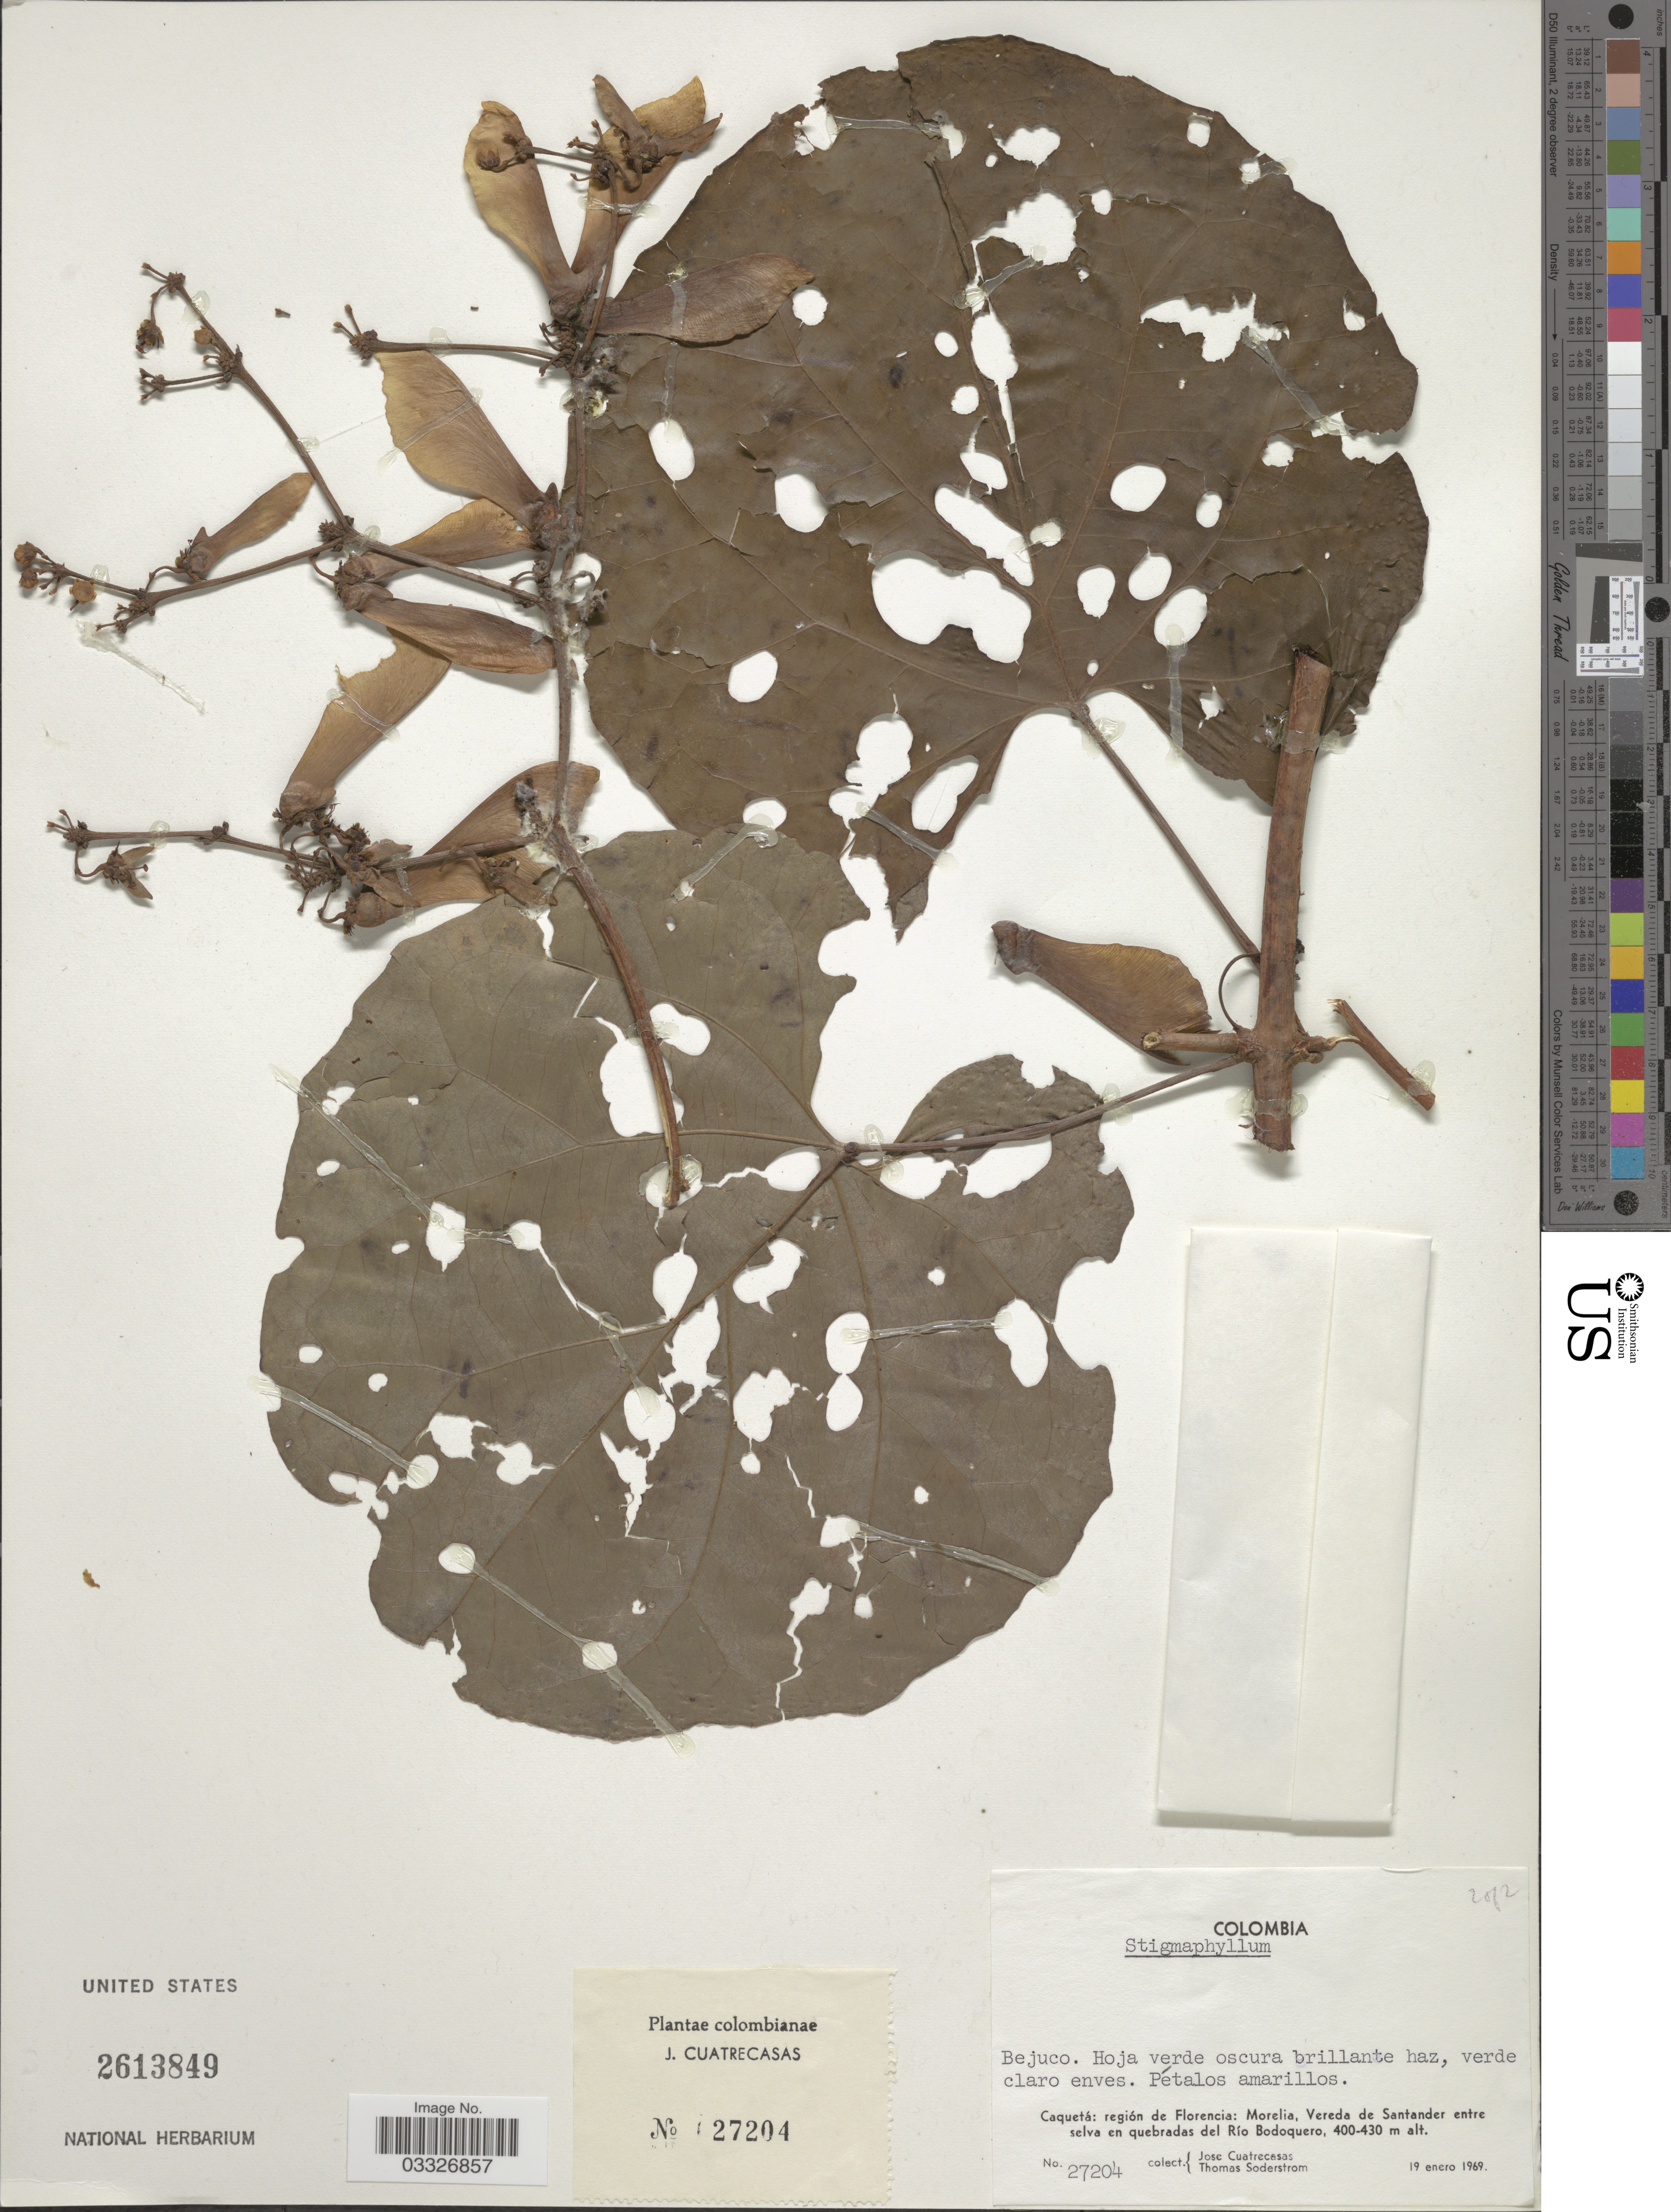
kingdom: Plantae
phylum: Tracheophyta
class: Magnoliopsida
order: Malpighiales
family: Malpighiaceae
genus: Stigmaphyllon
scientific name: Stigmaphyllon sp.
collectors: J. Cuatrecasas & T. R. Soderstrom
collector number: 27204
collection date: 1969-01-19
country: Colombia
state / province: Caquetá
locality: Región de Florencia: Morelia, Vereda de Santander entre selva en quebradas del Río Bodoquero.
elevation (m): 400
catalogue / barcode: US 2613849